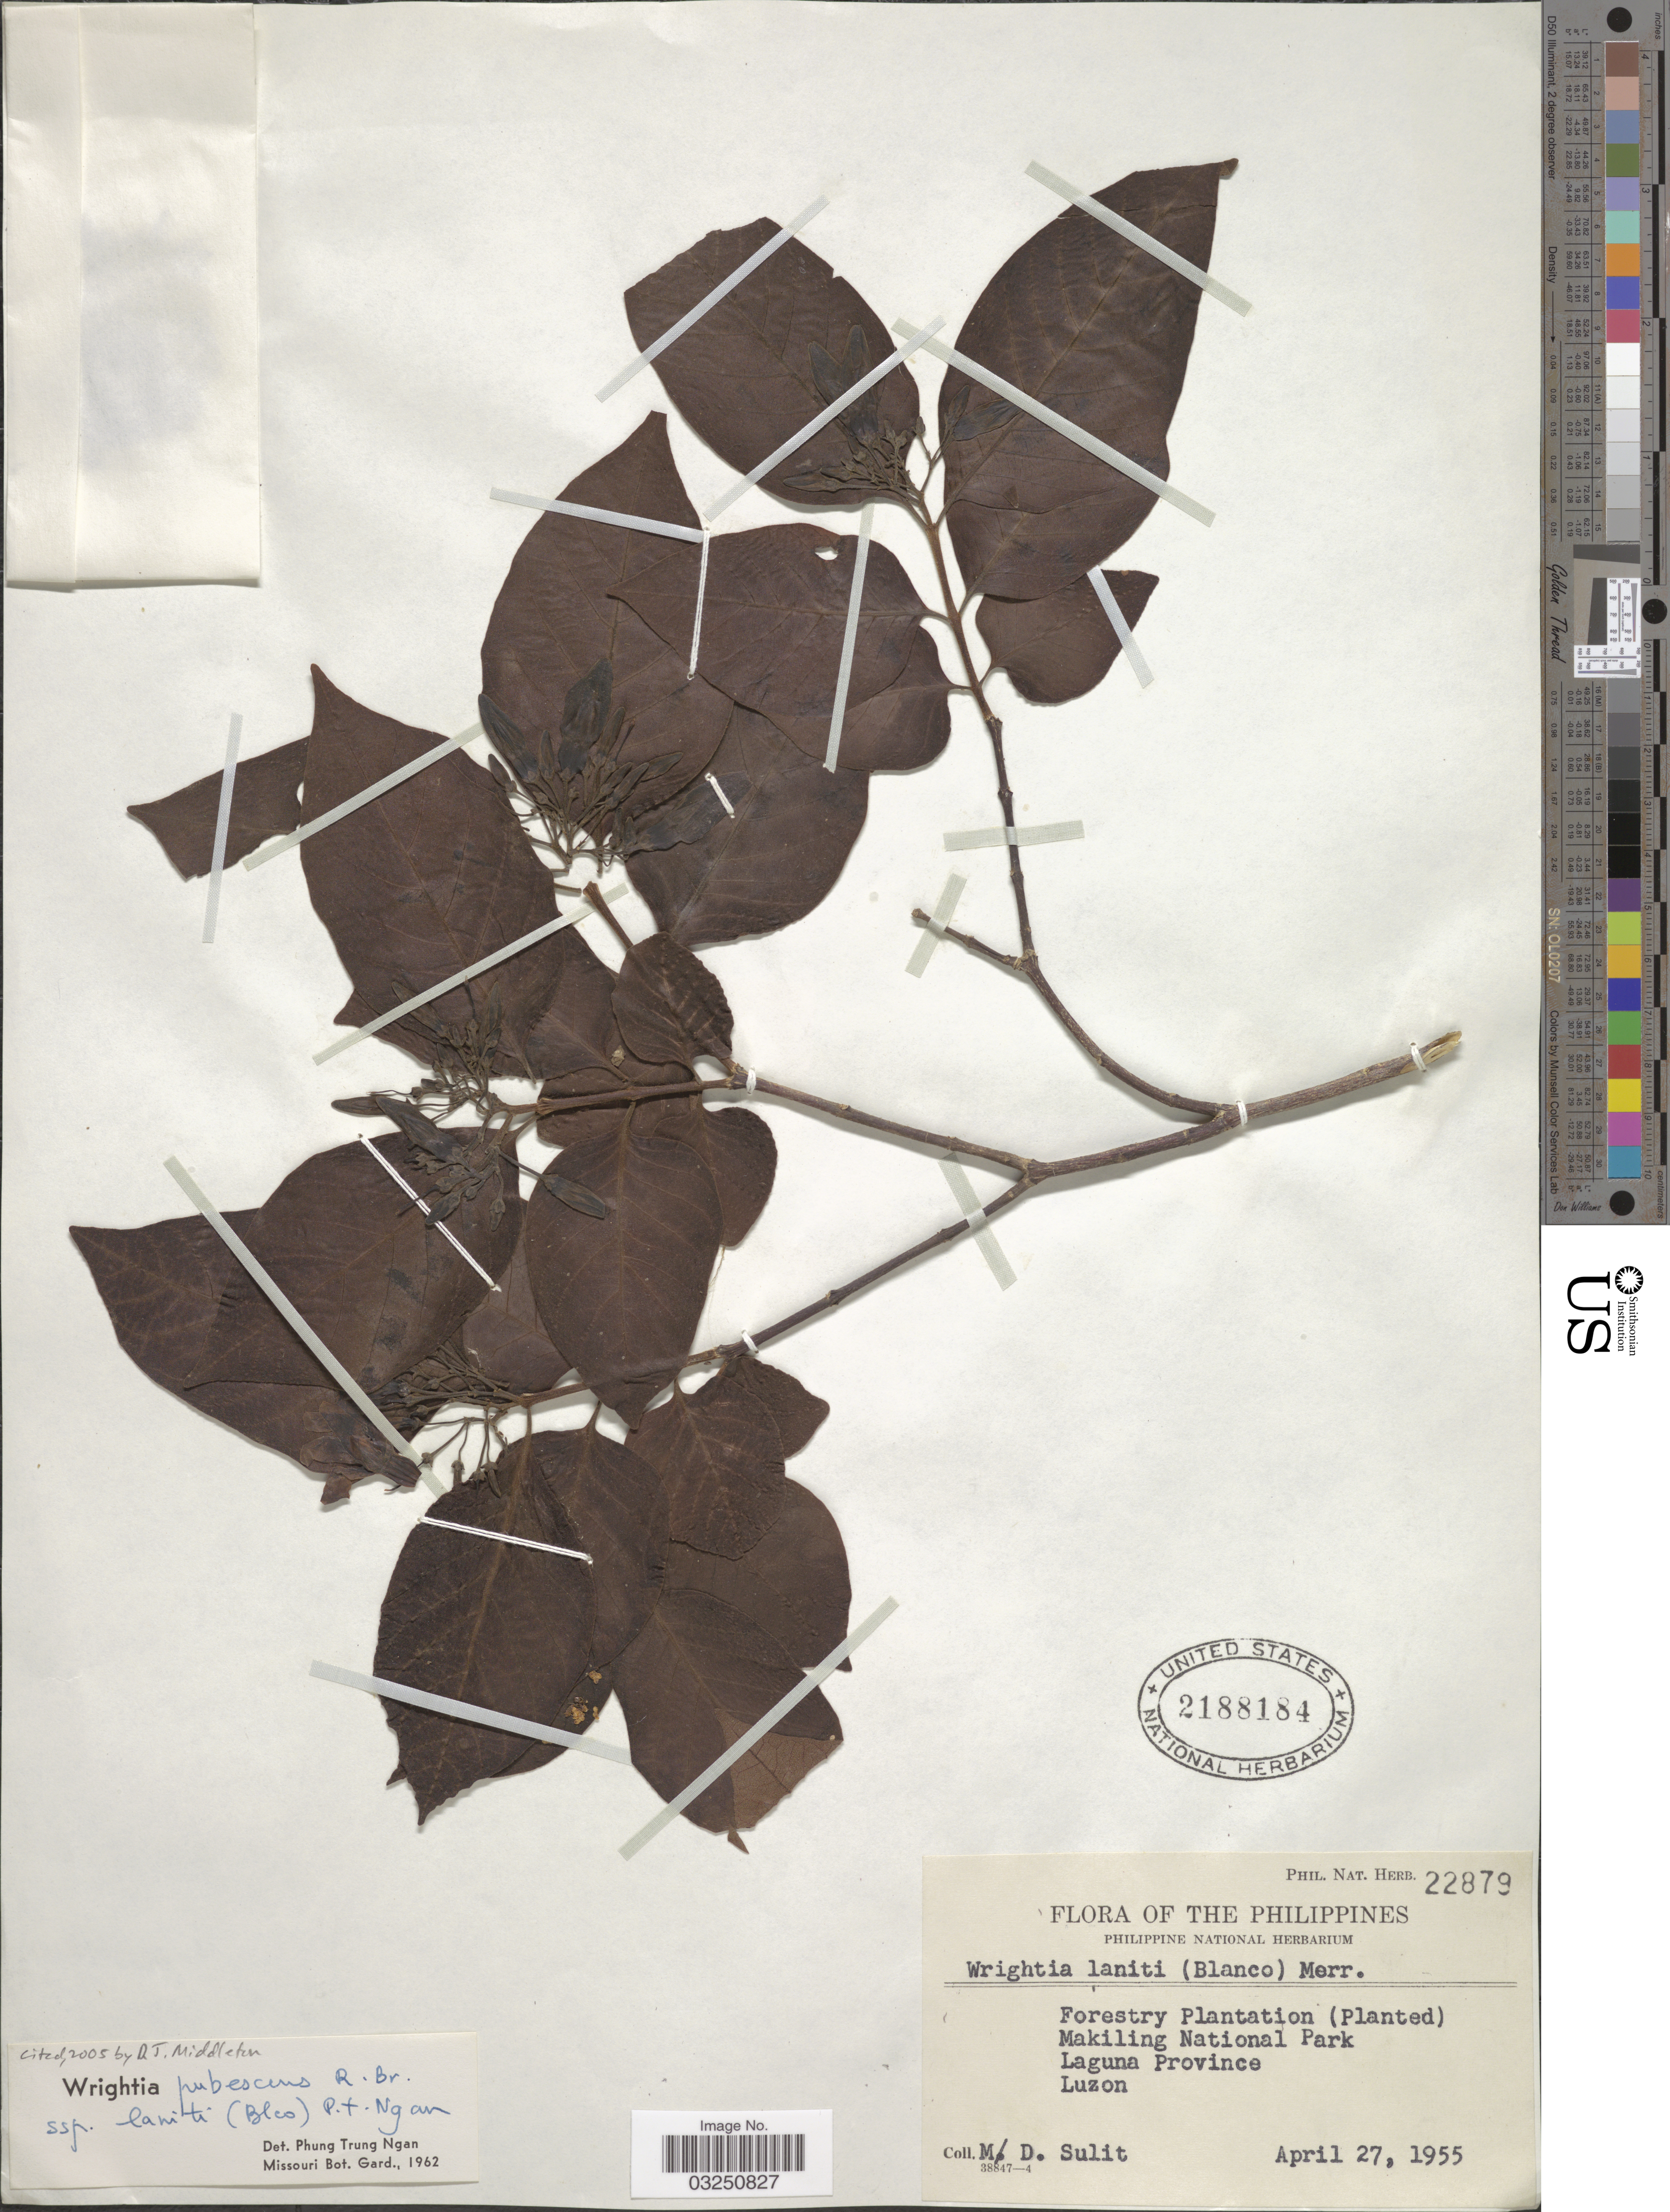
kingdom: Plantae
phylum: Tracheophyta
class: Magnoliopsida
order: Gentianales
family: Apocynaceae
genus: Wrightia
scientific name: Wrightia pubescens subsp. laniti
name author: (M. Blanco) Ngan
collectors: M. Sulit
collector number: Phil. Nat. 22879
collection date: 1955-04-27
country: Philippines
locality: Forestry Plantation. Makiling National Park. Laguna Province. Luzon.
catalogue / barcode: US 2188184